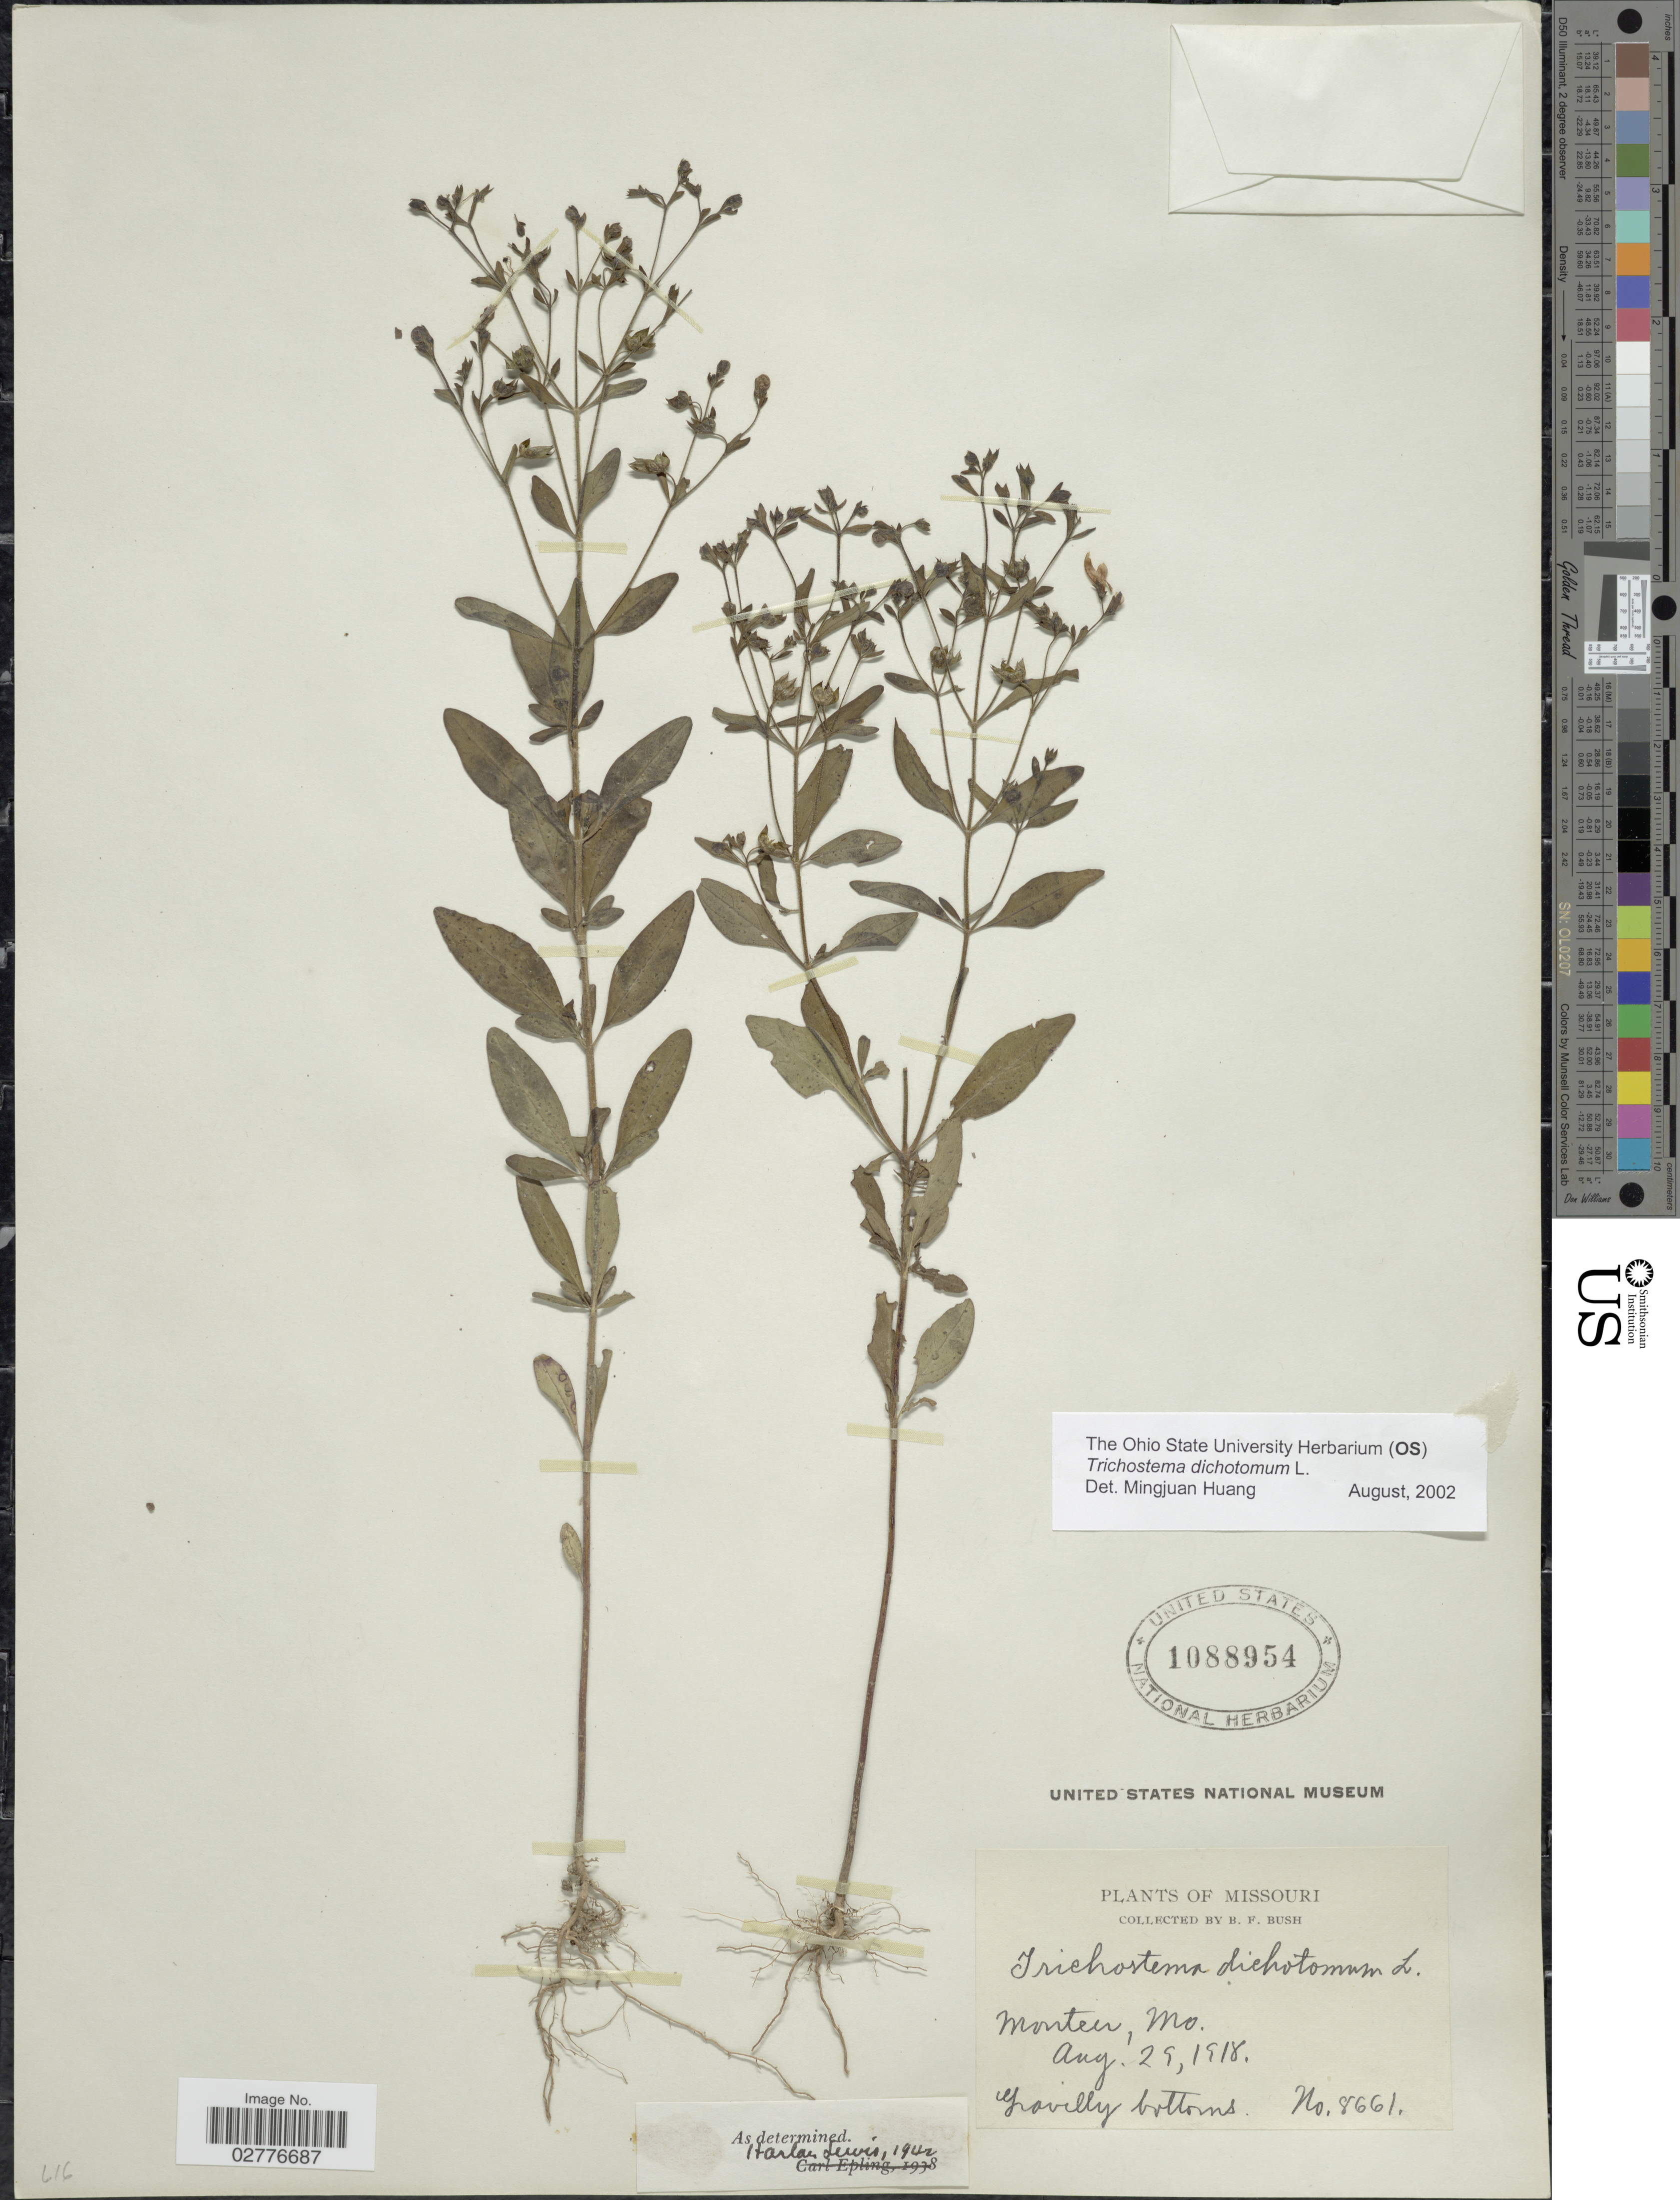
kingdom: Plantae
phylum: Tracheophyta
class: Magnoliopsida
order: Lamiales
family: Lamiaceae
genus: Trichostema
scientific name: Trichostema dichotomum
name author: L.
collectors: B. F. Bush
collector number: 8661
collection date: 1918-08-29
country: United States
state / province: Missouri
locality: Monten.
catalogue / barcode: US 1088954